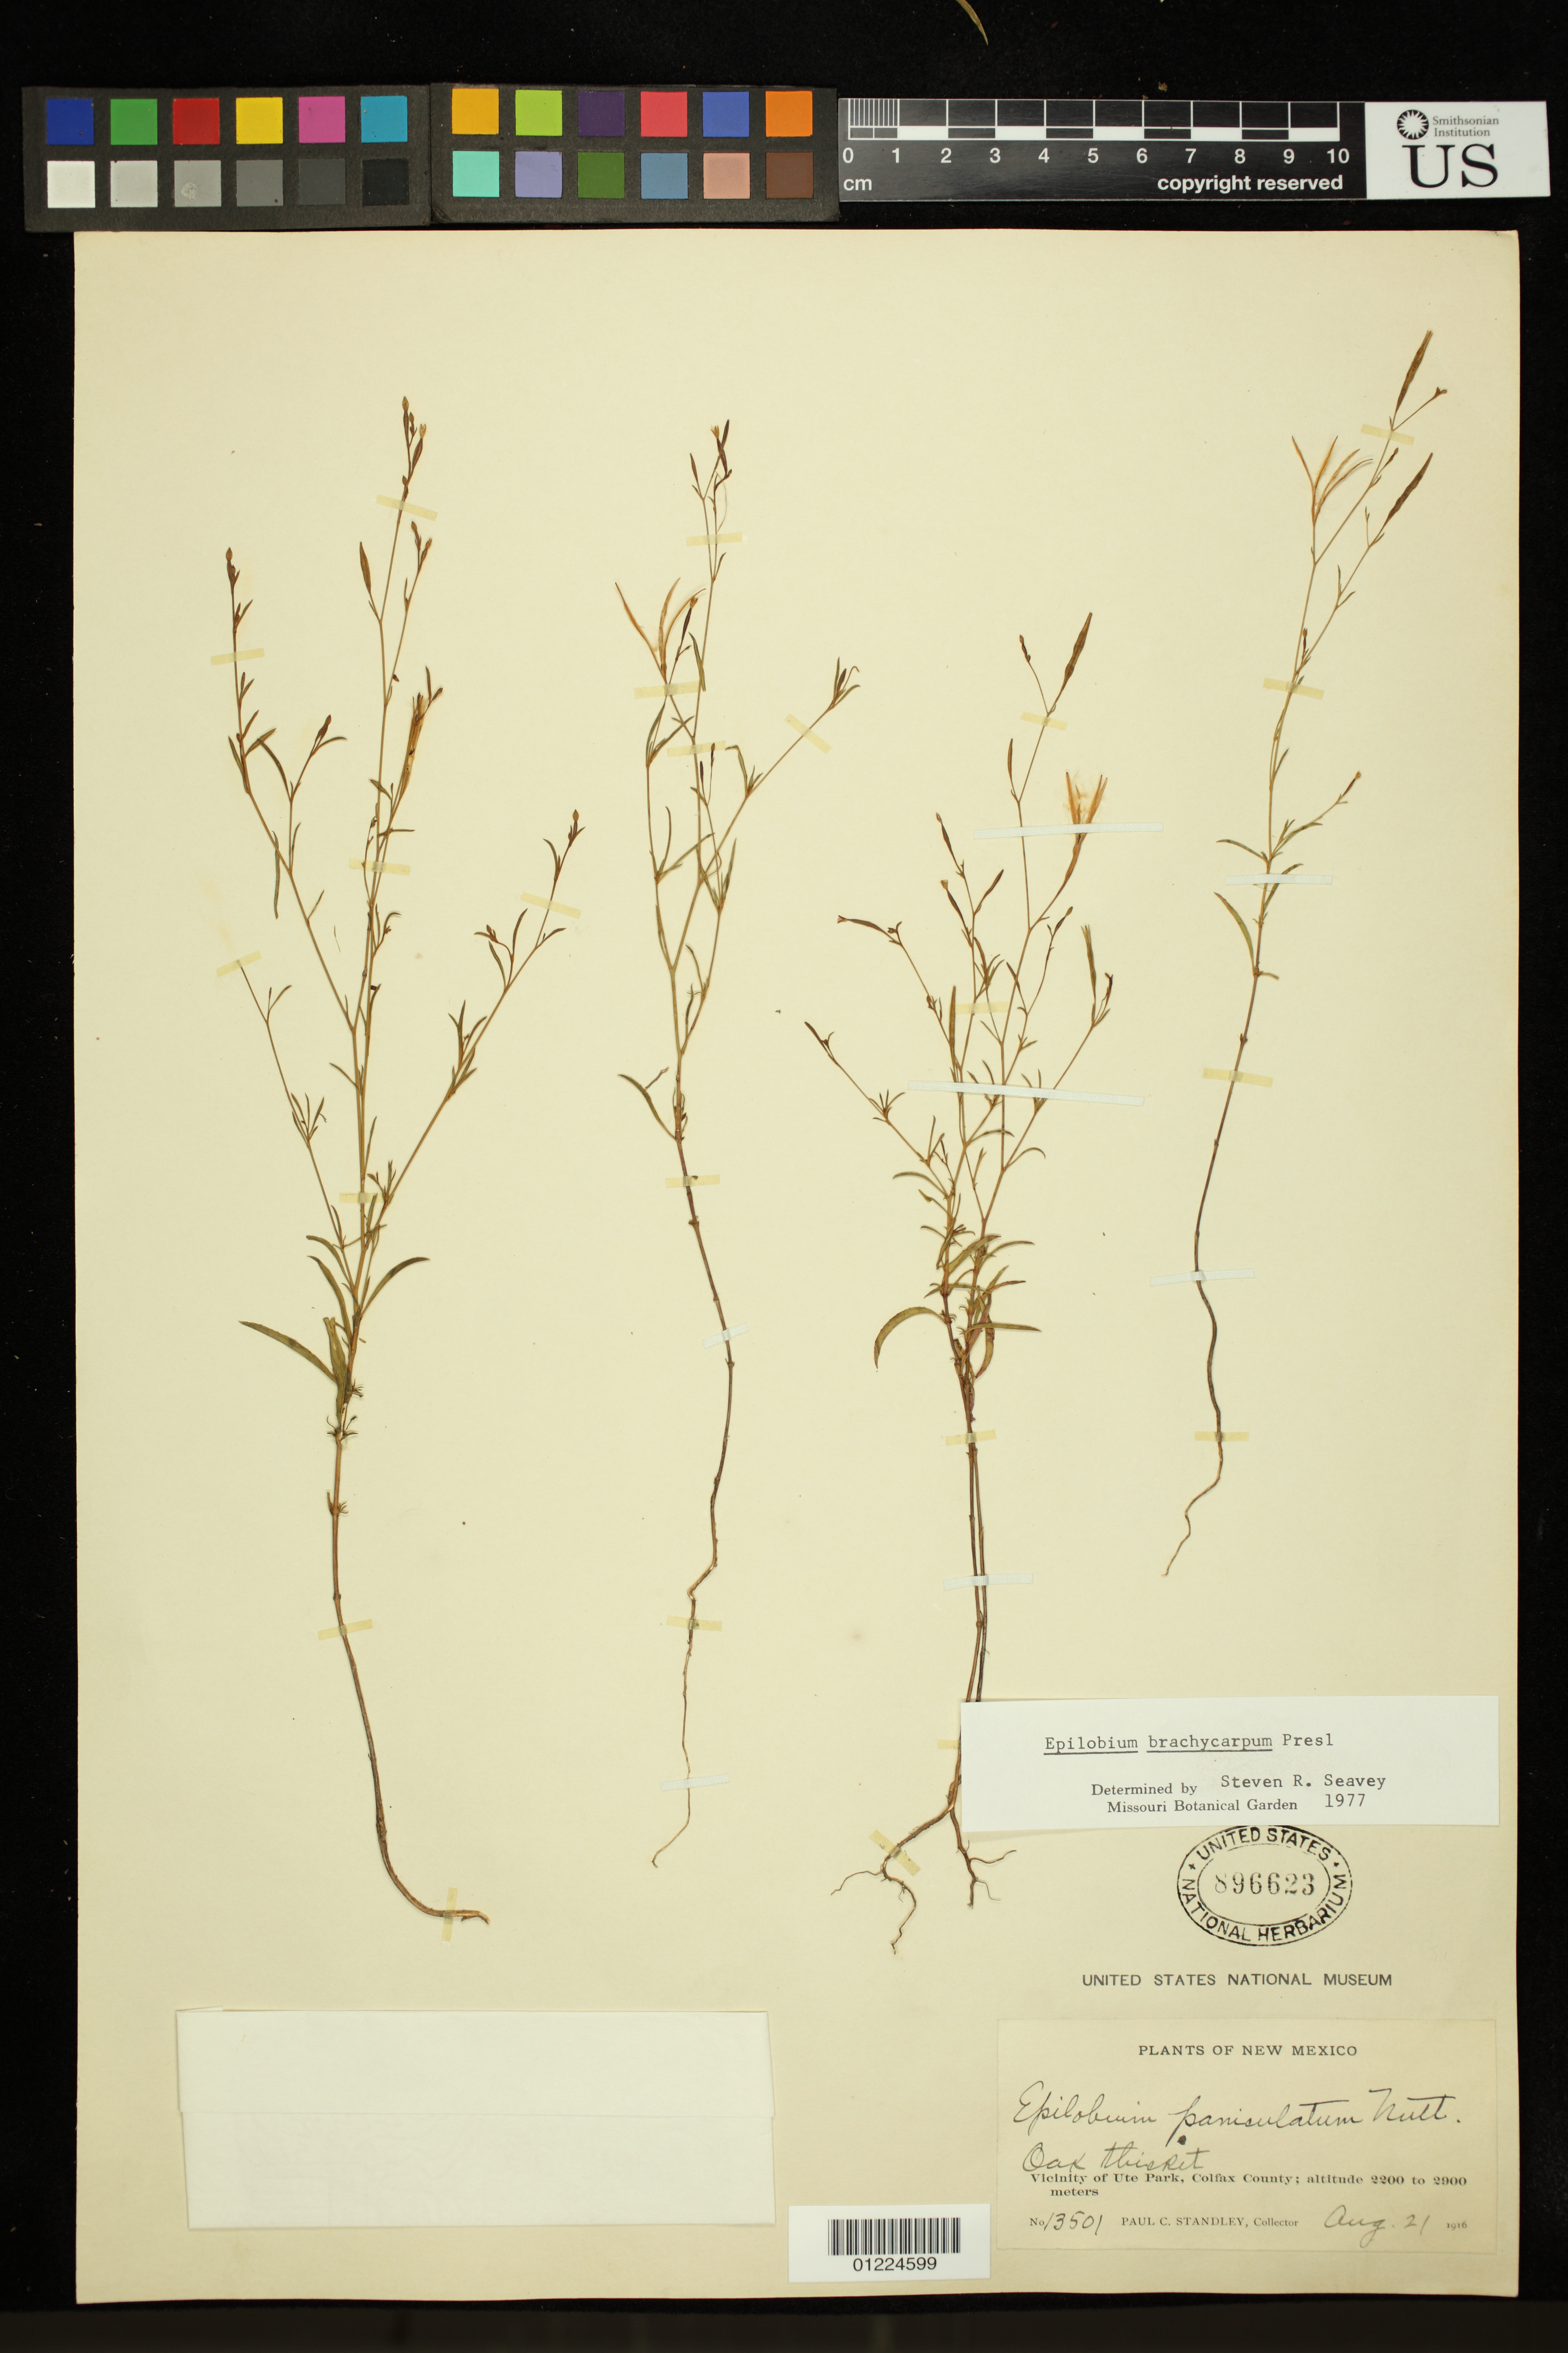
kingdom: Plantae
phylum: Tracheophyta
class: Magnoliopsida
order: Myrtales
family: Onagraceae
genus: Epilobium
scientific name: Epilobium brachycarpum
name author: C. Presl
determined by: Seavey, S. R.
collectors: P. C. Standley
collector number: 13501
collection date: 1916-08-21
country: United States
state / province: New Mexico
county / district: Colfax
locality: Vicinity of Ute Park.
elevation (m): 2200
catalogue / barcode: US 896623